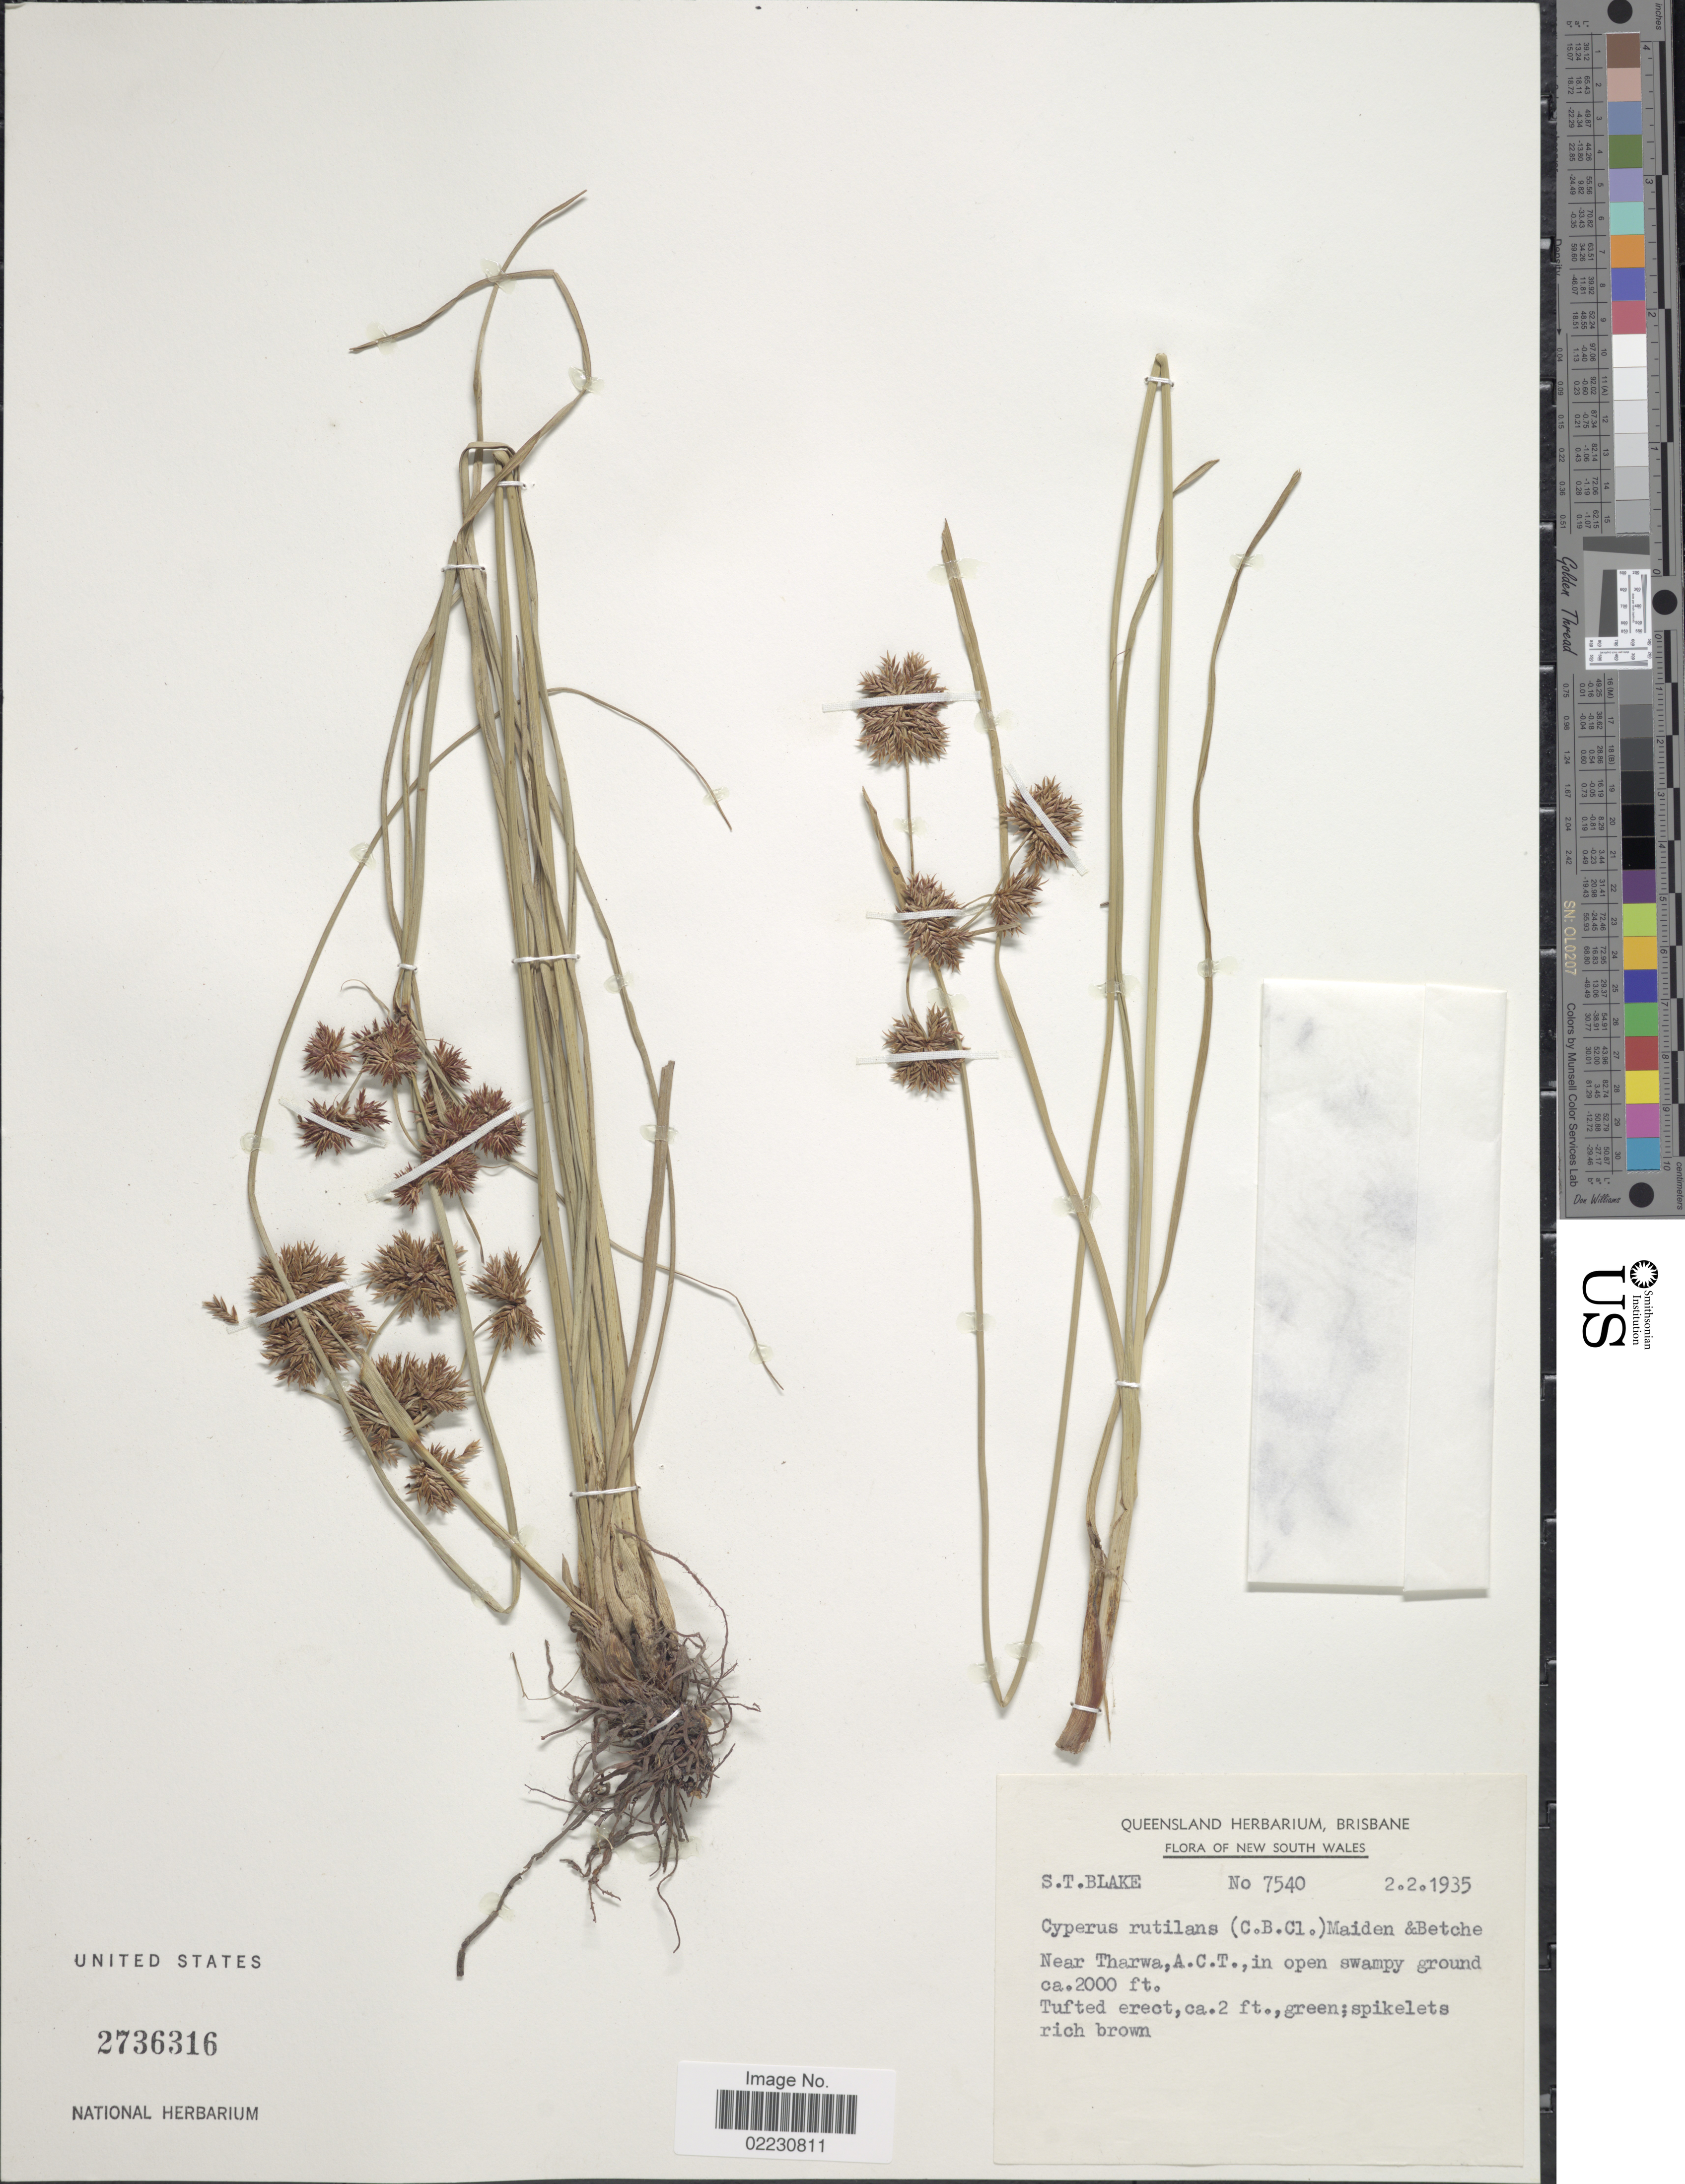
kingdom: Plantae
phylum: Tracheophyta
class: Liliopsida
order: Poales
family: Cyperaceae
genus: Cyperus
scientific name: Cyperus lhotskyanus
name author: Boeckeler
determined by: Sharpe, P. R.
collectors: S. T. Blake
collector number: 7540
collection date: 1935-02-02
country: Australia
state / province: New South Wales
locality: Near Tharwa, A.C.T.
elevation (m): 610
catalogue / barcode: US 2736316